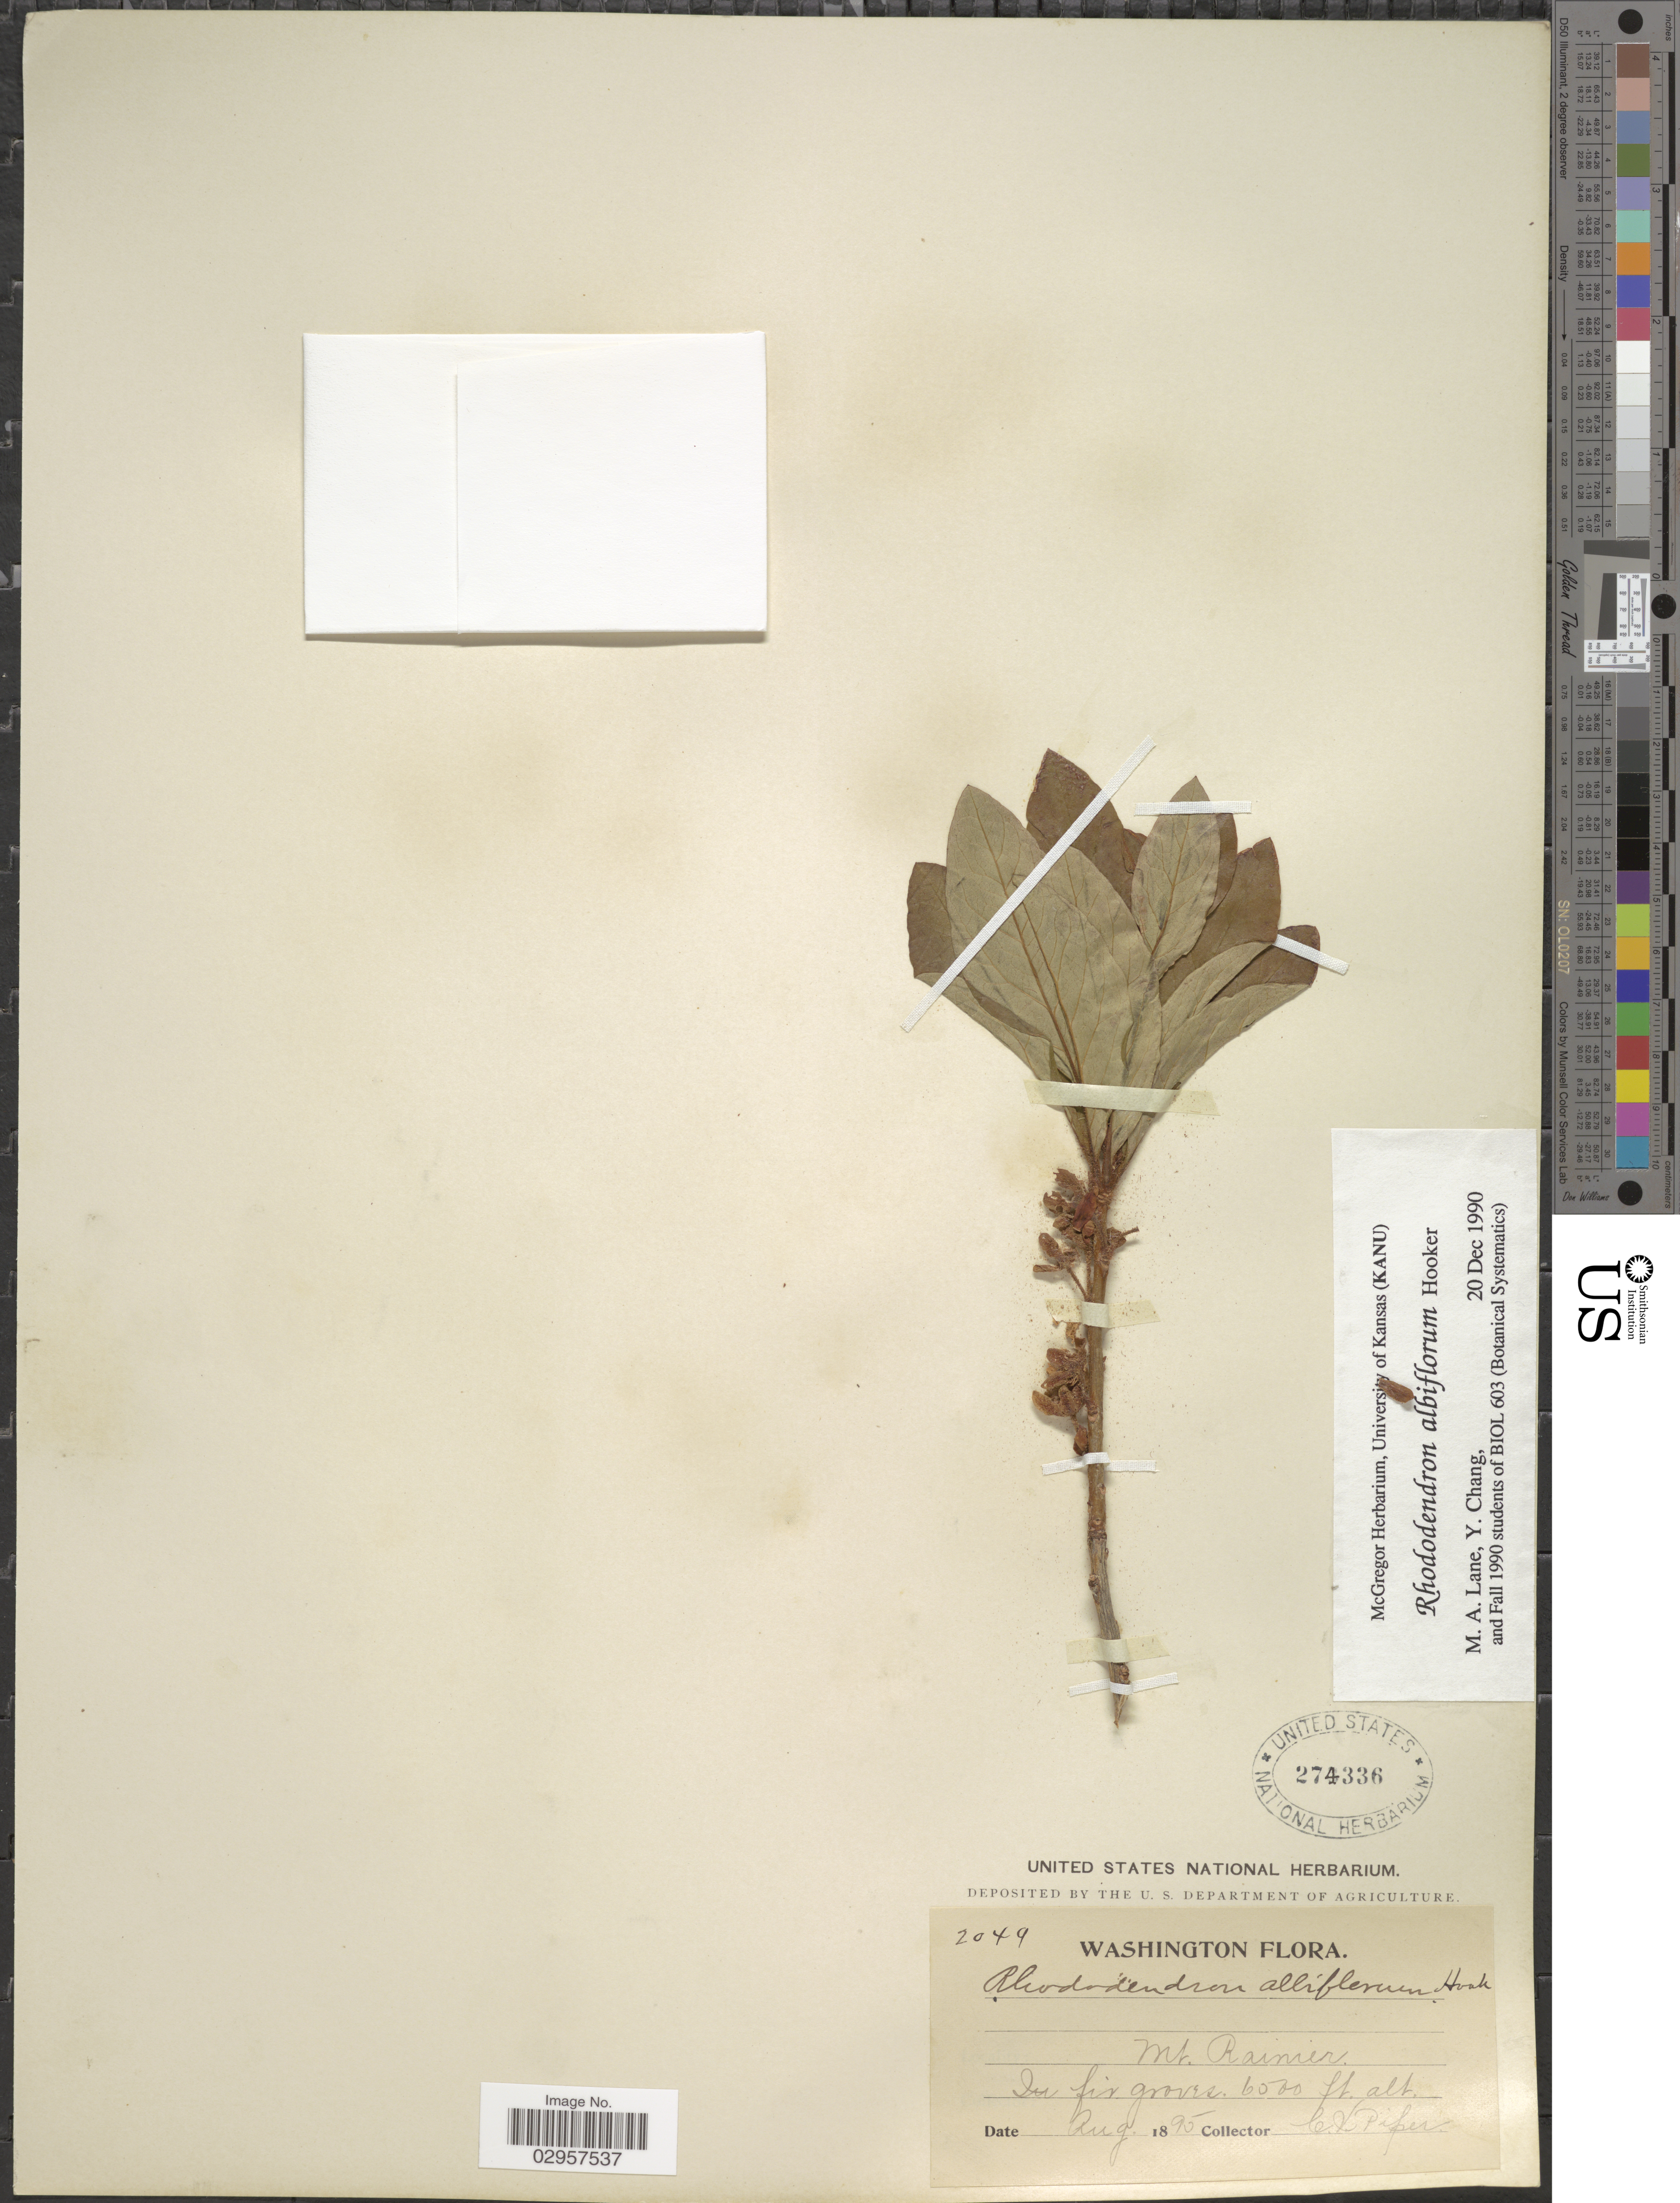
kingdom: Plantae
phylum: Tracheophyta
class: Magnoliopsida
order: Ericales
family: Ericaceae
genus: Rhododendron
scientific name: Rhododendron albiflorum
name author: Hook.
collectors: C. V. Piper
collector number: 2049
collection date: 1895-08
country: United States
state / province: Washington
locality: Mt. Rainier.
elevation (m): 1981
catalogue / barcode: US 274336